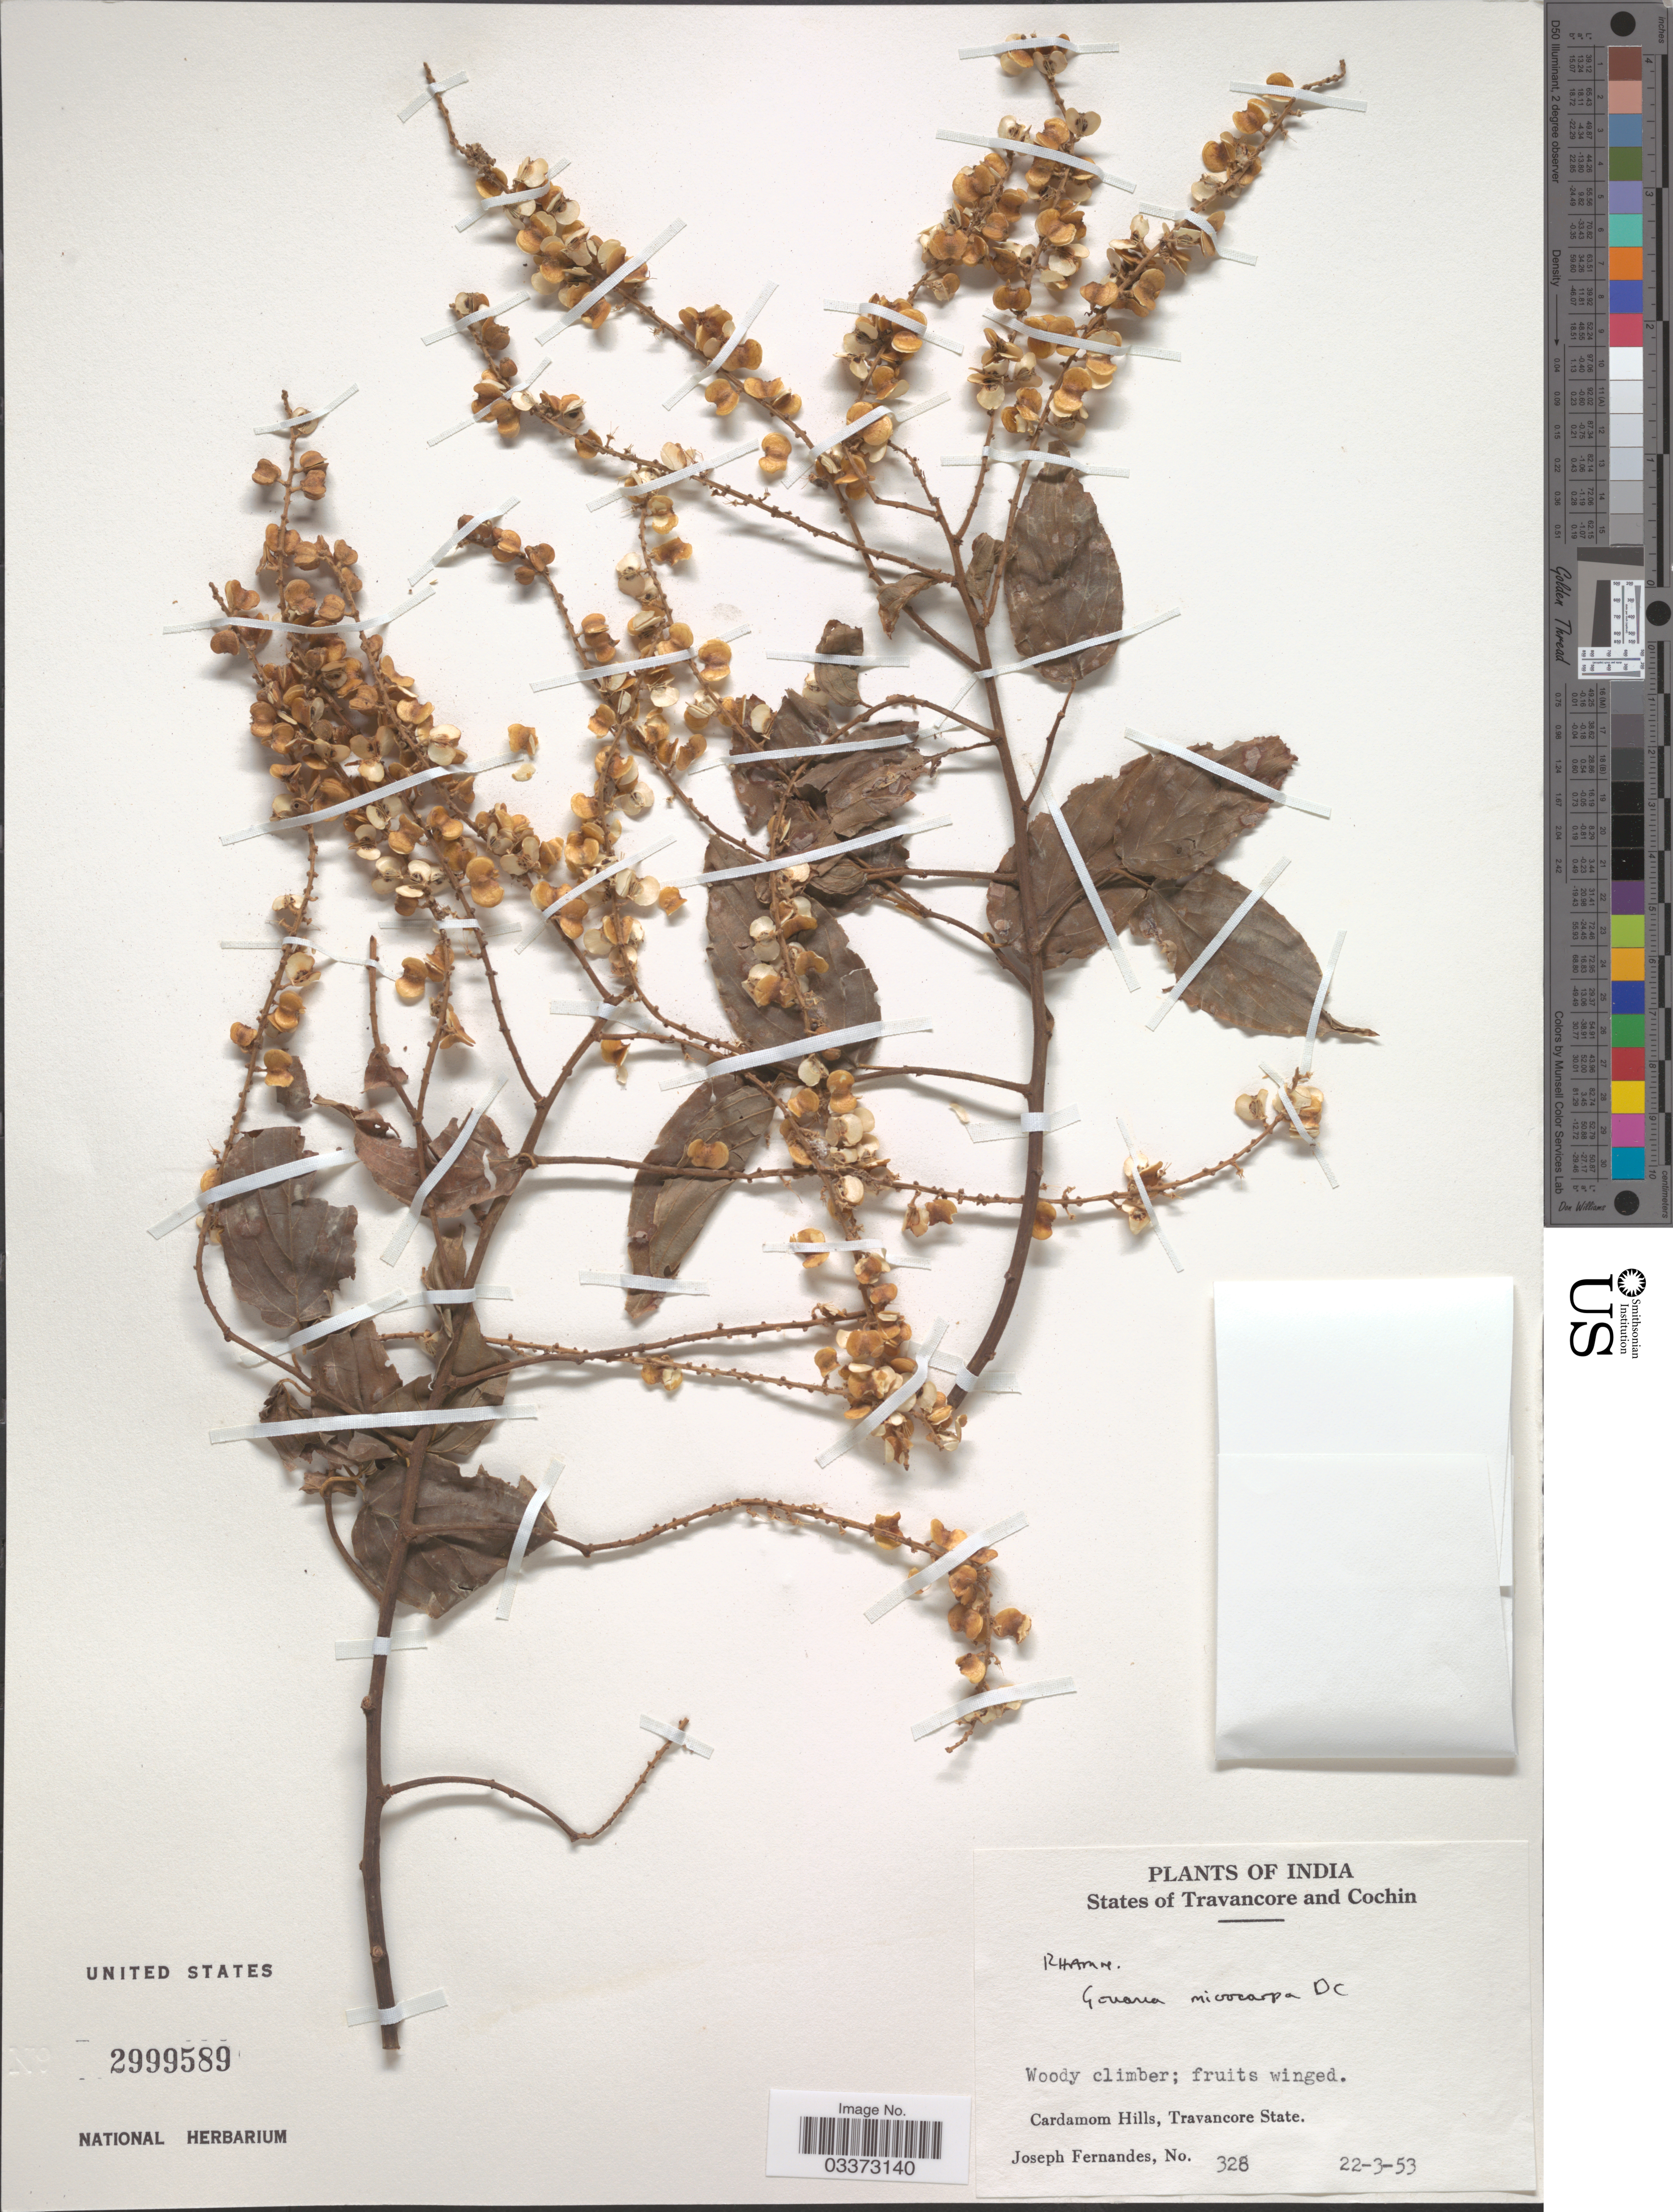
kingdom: Plantae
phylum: Tracheophyta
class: Magnoliopsida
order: Rosales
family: Rhamnaceae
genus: Gouania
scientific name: Gouania microcarpa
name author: DC.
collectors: J. Fernandes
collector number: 328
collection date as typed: Transcribed d/m/y: 22/3/53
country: India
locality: Cardamom Hills, Travancore State.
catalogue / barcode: US 2999589